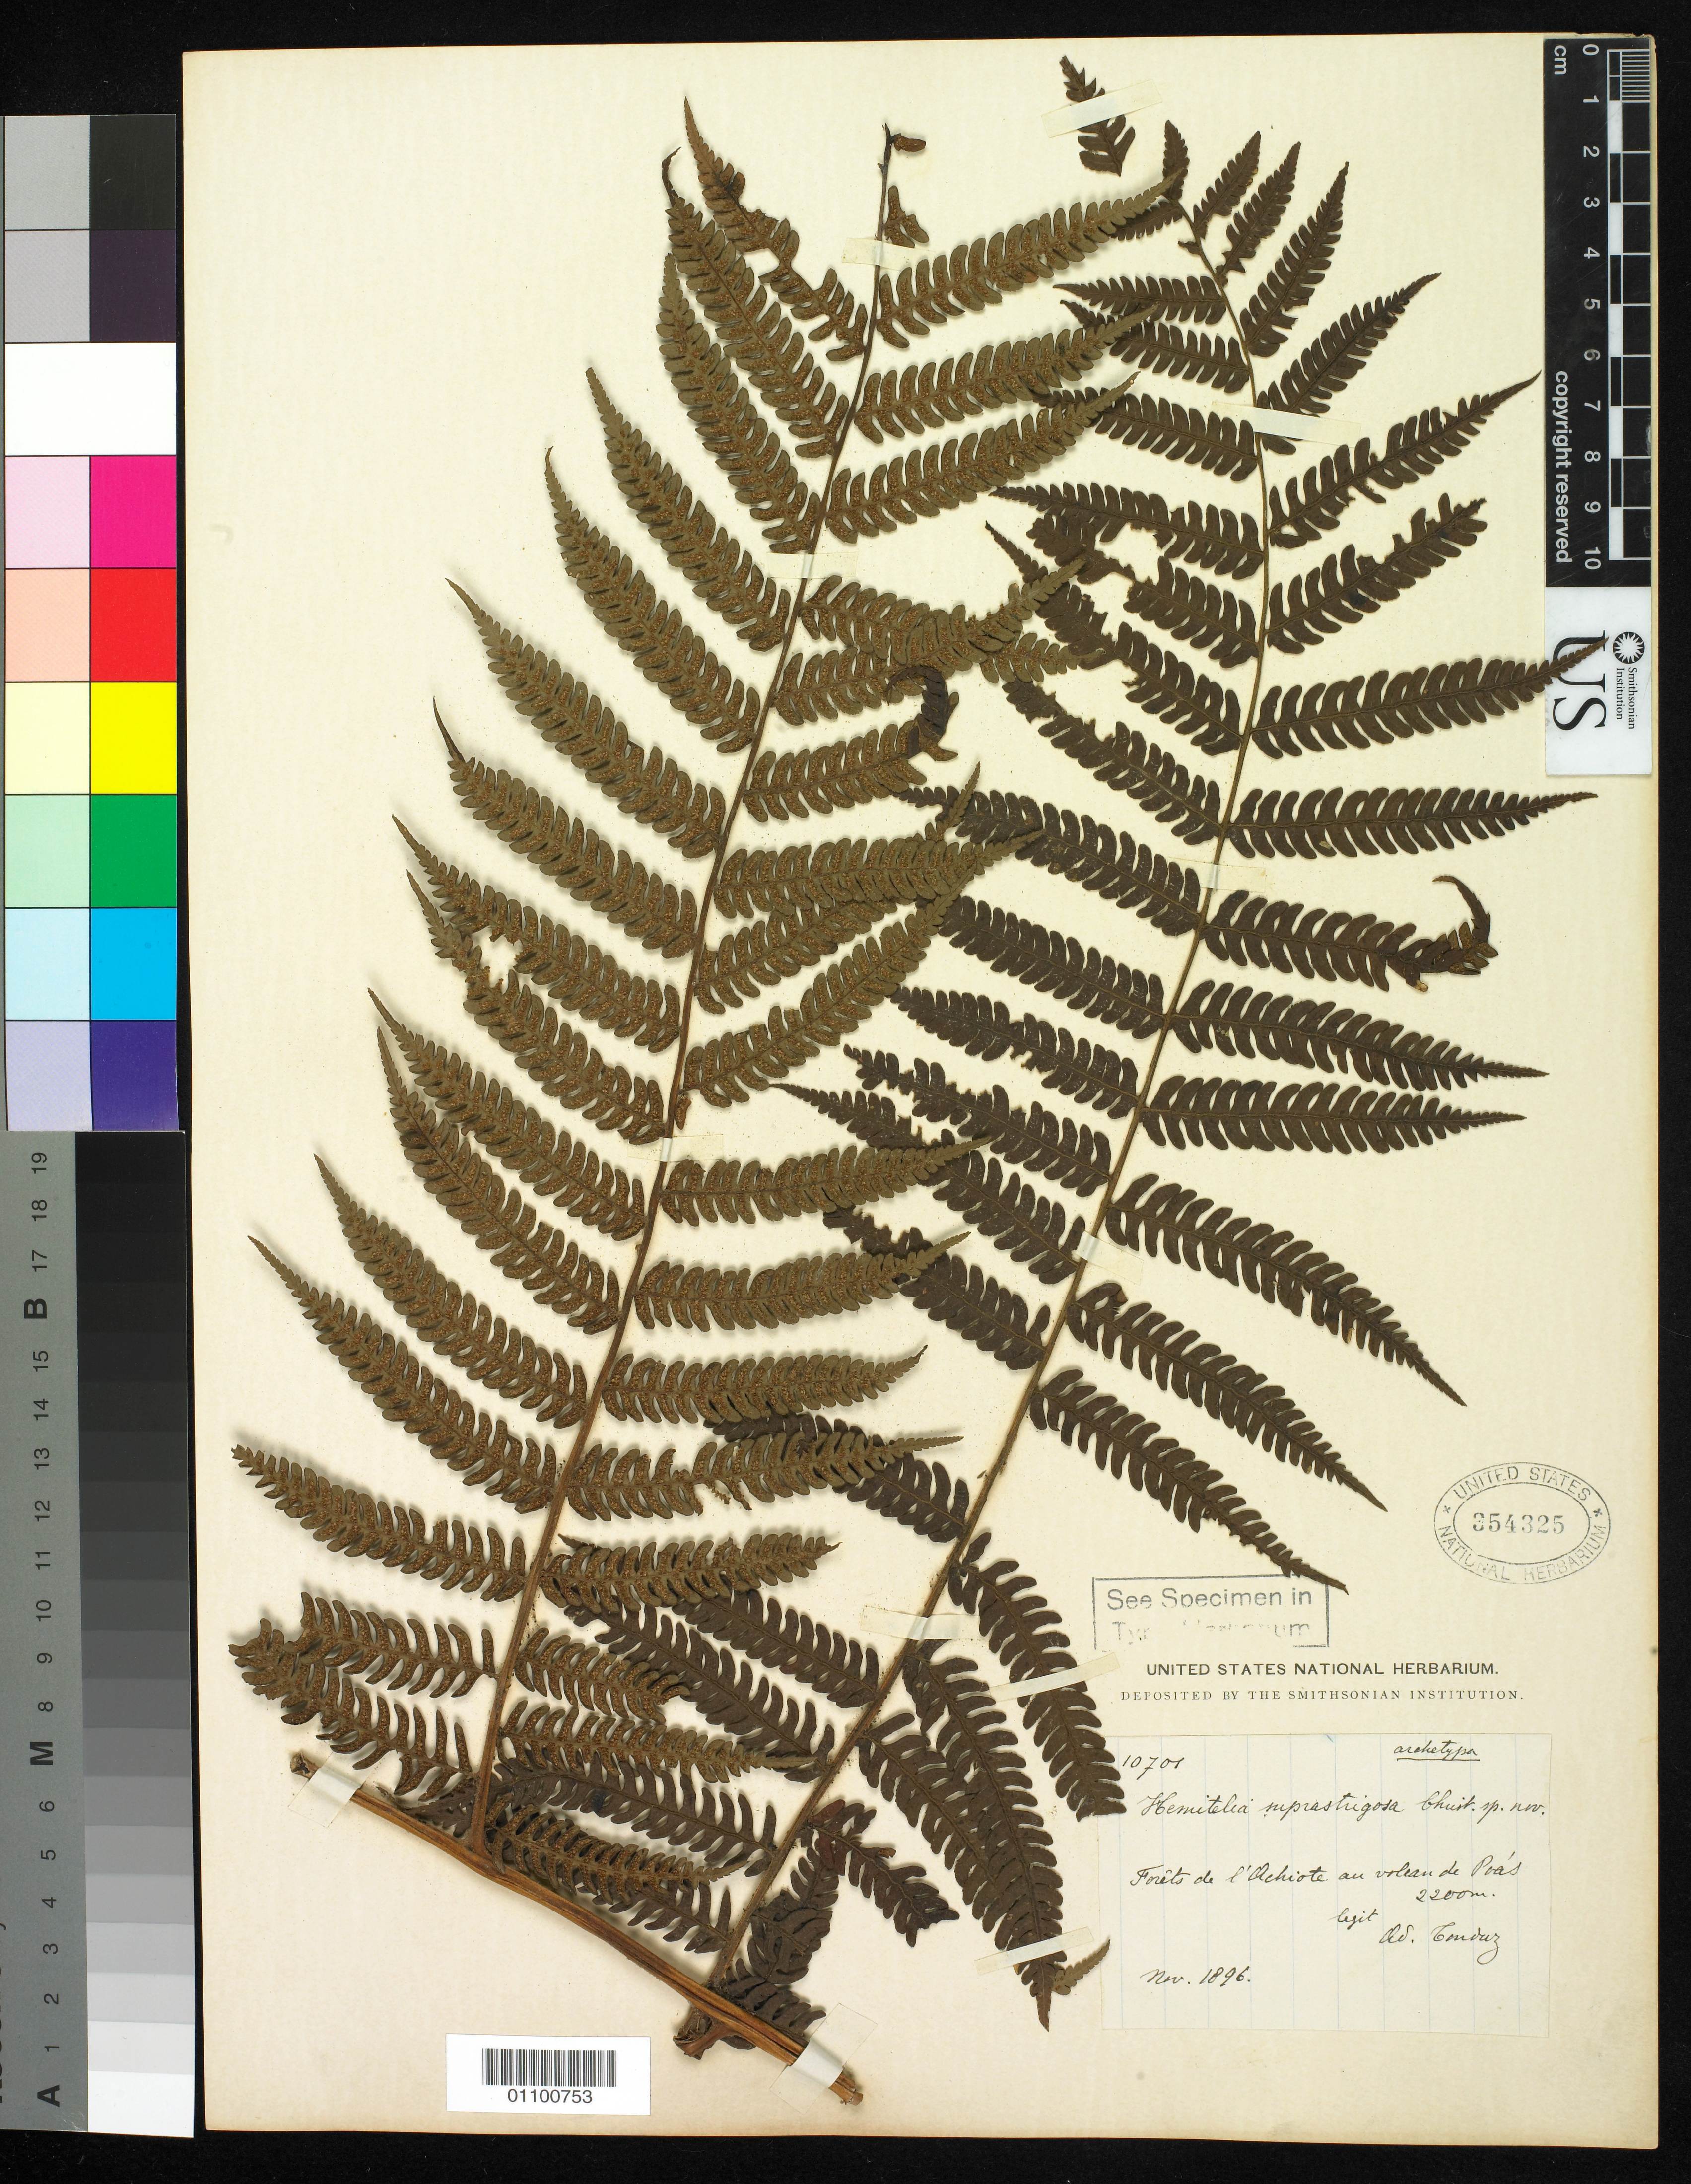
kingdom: Plantae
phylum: Tracheophyta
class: Polypodiopsida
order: Cyatheales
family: Cyatheaceae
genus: Hemitelia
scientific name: Hemitelia suprastrigosa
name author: Christ in Pittier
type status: Isotype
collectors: A. Tonduz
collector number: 10701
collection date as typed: Nov 1896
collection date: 1896-11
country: Costa Rica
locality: Forêts de l'Achiote (Poas).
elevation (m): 2200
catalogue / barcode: US 354325